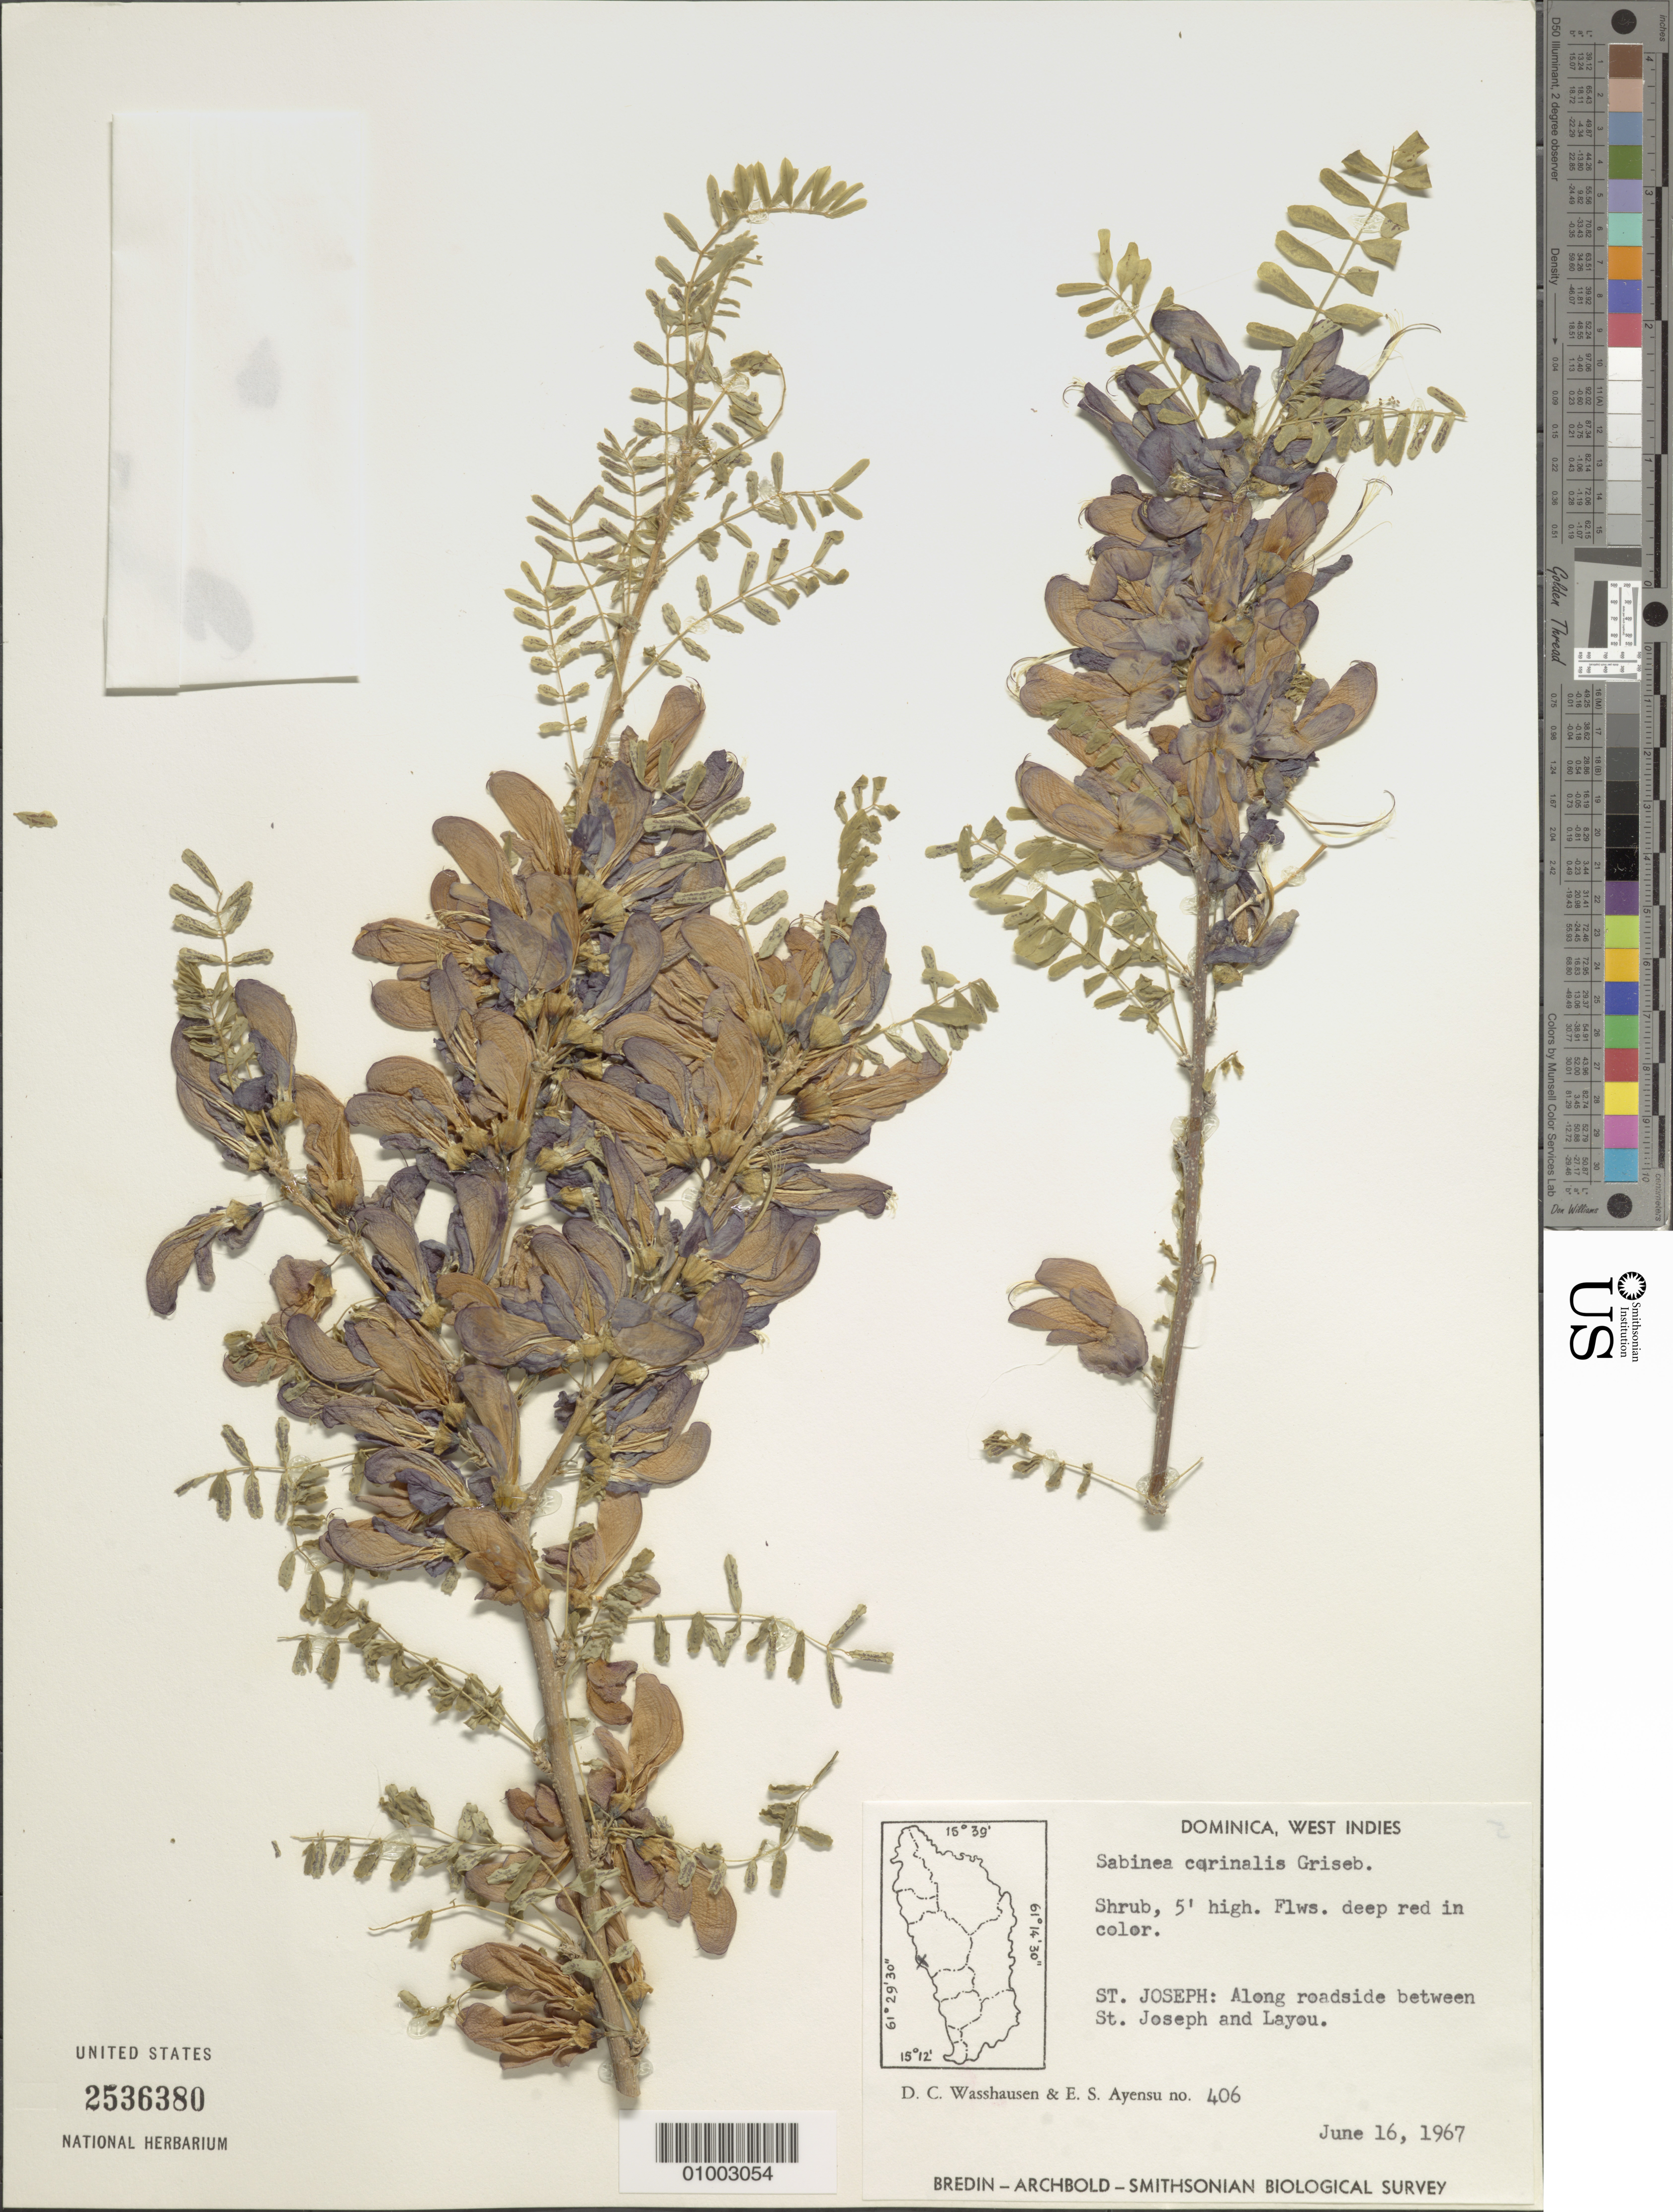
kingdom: Plantae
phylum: Tracheophyta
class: Magnoliopsida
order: Fabales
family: Fabaceae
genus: Poitea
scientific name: Poitea carinalis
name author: (Griseb.) Lavin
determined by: Strong, Mark T., (BOT), Smithsonian Institution - National Museum of Natural History (UNITED STATES)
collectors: D. C. Wasshausen & E. S. Ayensu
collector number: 406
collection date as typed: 16 Jun 1967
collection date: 1967-06-16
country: Dominica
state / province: St. Joseph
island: Dominica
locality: Along roadside between St Joseph and Layou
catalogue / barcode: US 2536380